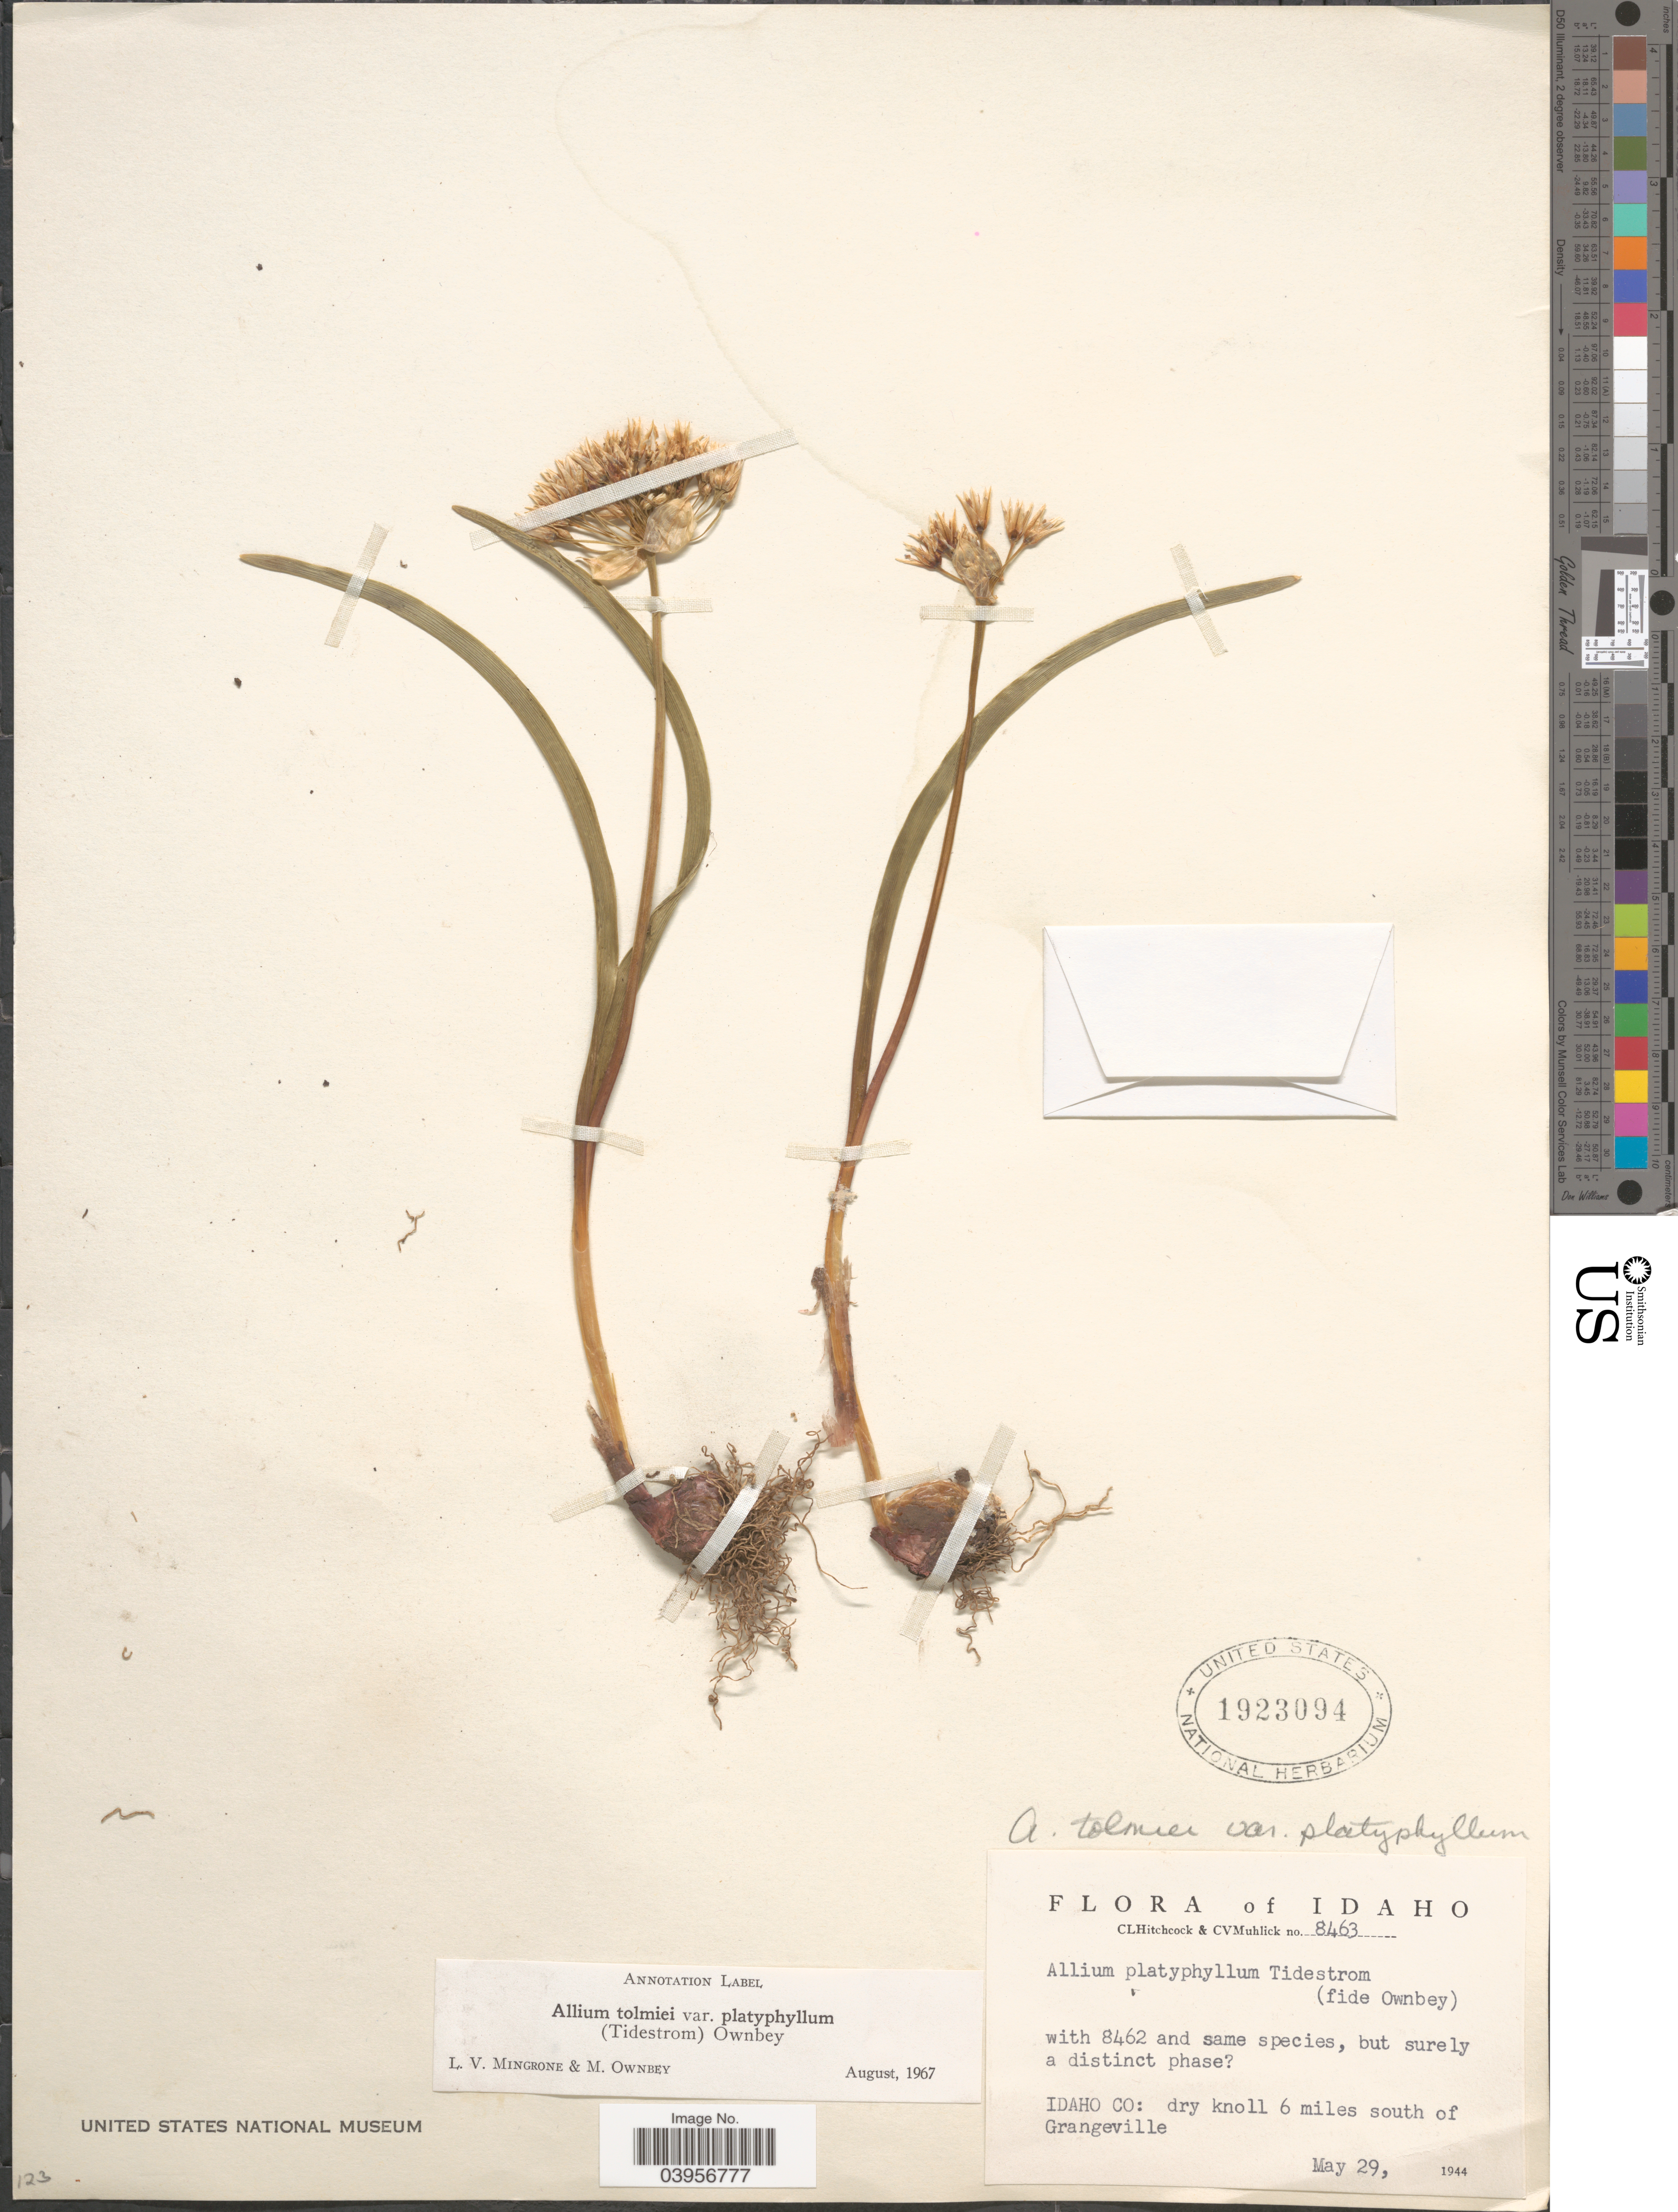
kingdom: Plantae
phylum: Tracheophyta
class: Liliopsida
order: Asparagales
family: Amaryllidaceae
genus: Allium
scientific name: Allium tolmiei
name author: Baker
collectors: C. L. Hitchcock & C. V. Muhlick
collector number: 8463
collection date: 1944-05-29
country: United States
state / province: Idaho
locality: Idaho Co: dry knoll 6 miles south of Grangeville.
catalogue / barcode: US 1923094